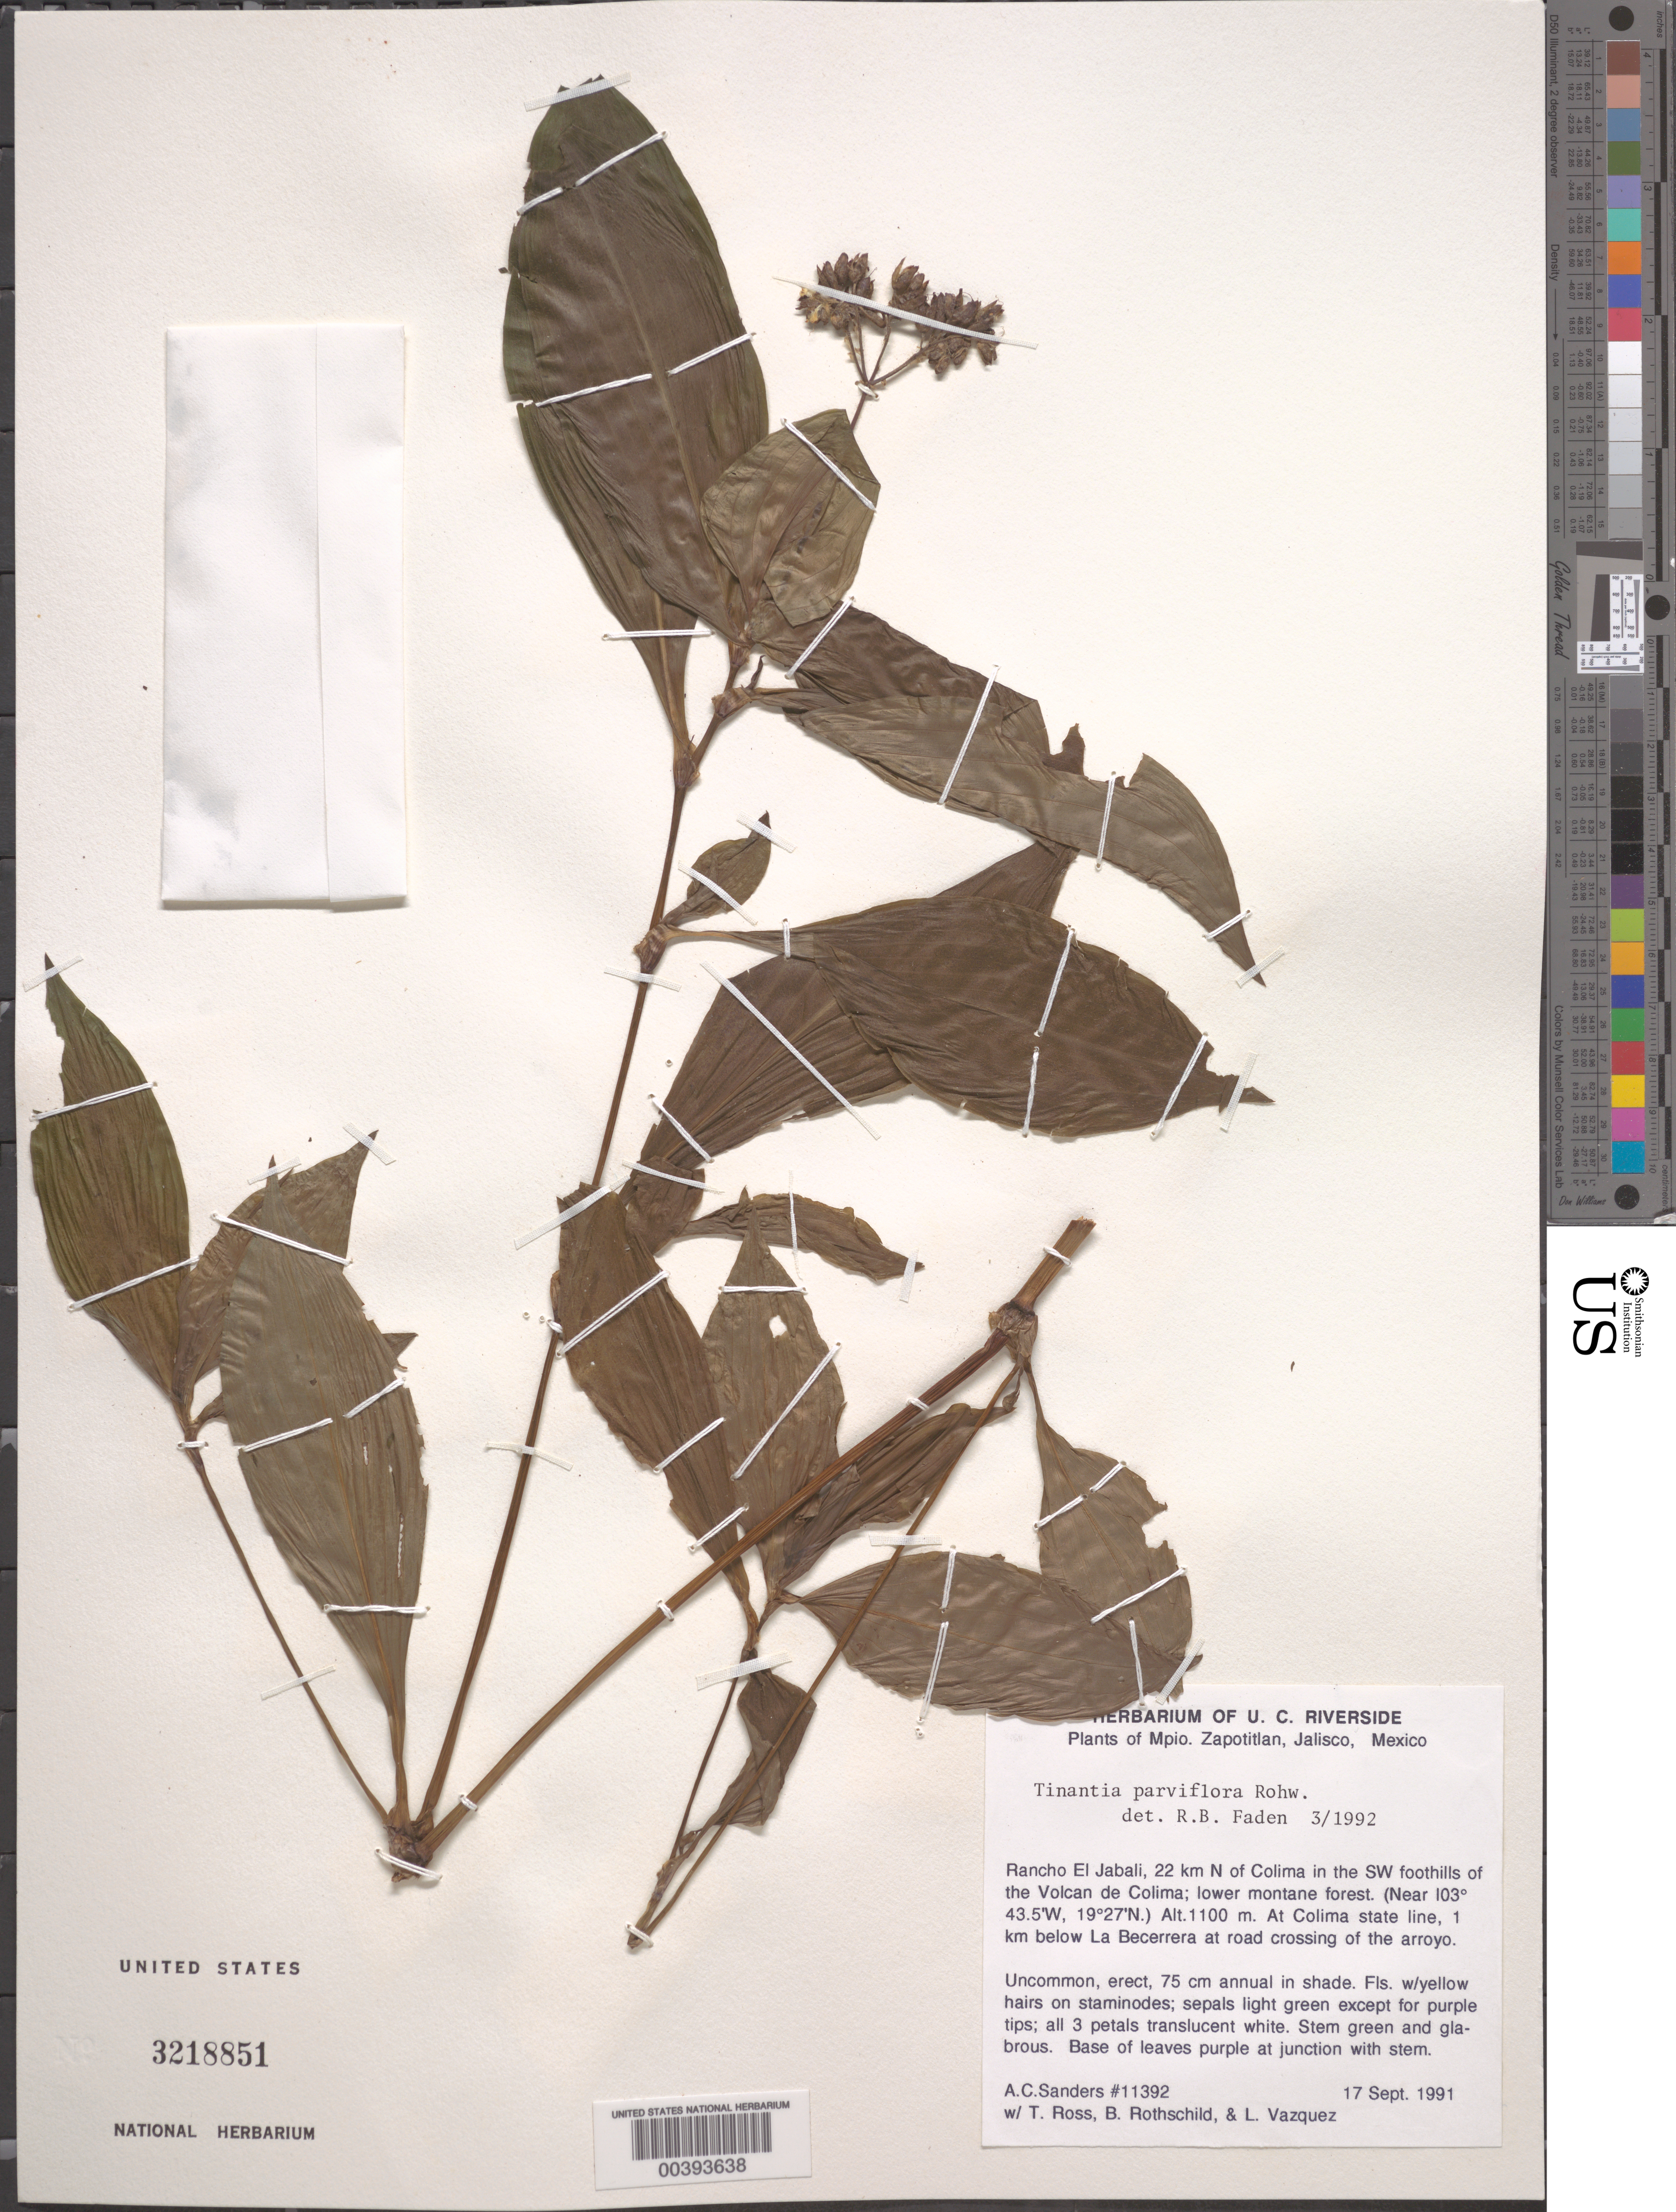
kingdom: Plantae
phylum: Tracheophyta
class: Liliopsida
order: Commelinales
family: Commelinaceae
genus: Tinantia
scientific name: Tinantia parviflora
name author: Rohweder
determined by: Faden, Robert B., (US), Smithsonian Institution - National Museum of Natural History (UNITED STATES)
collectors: A. Sanders, L. Vazquez, T. Ross & B. Rothschild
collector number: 11392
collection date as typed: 17 Sep 1991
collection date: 1991-09-17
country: Mexico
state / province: Jalisco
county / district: Zapotitlán de Vadillo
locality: Zapotitlan Mun., Rancho El Jabali, 22 km N of Colima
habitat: Humid montane forest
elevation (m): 1100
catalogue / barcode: US 3218851